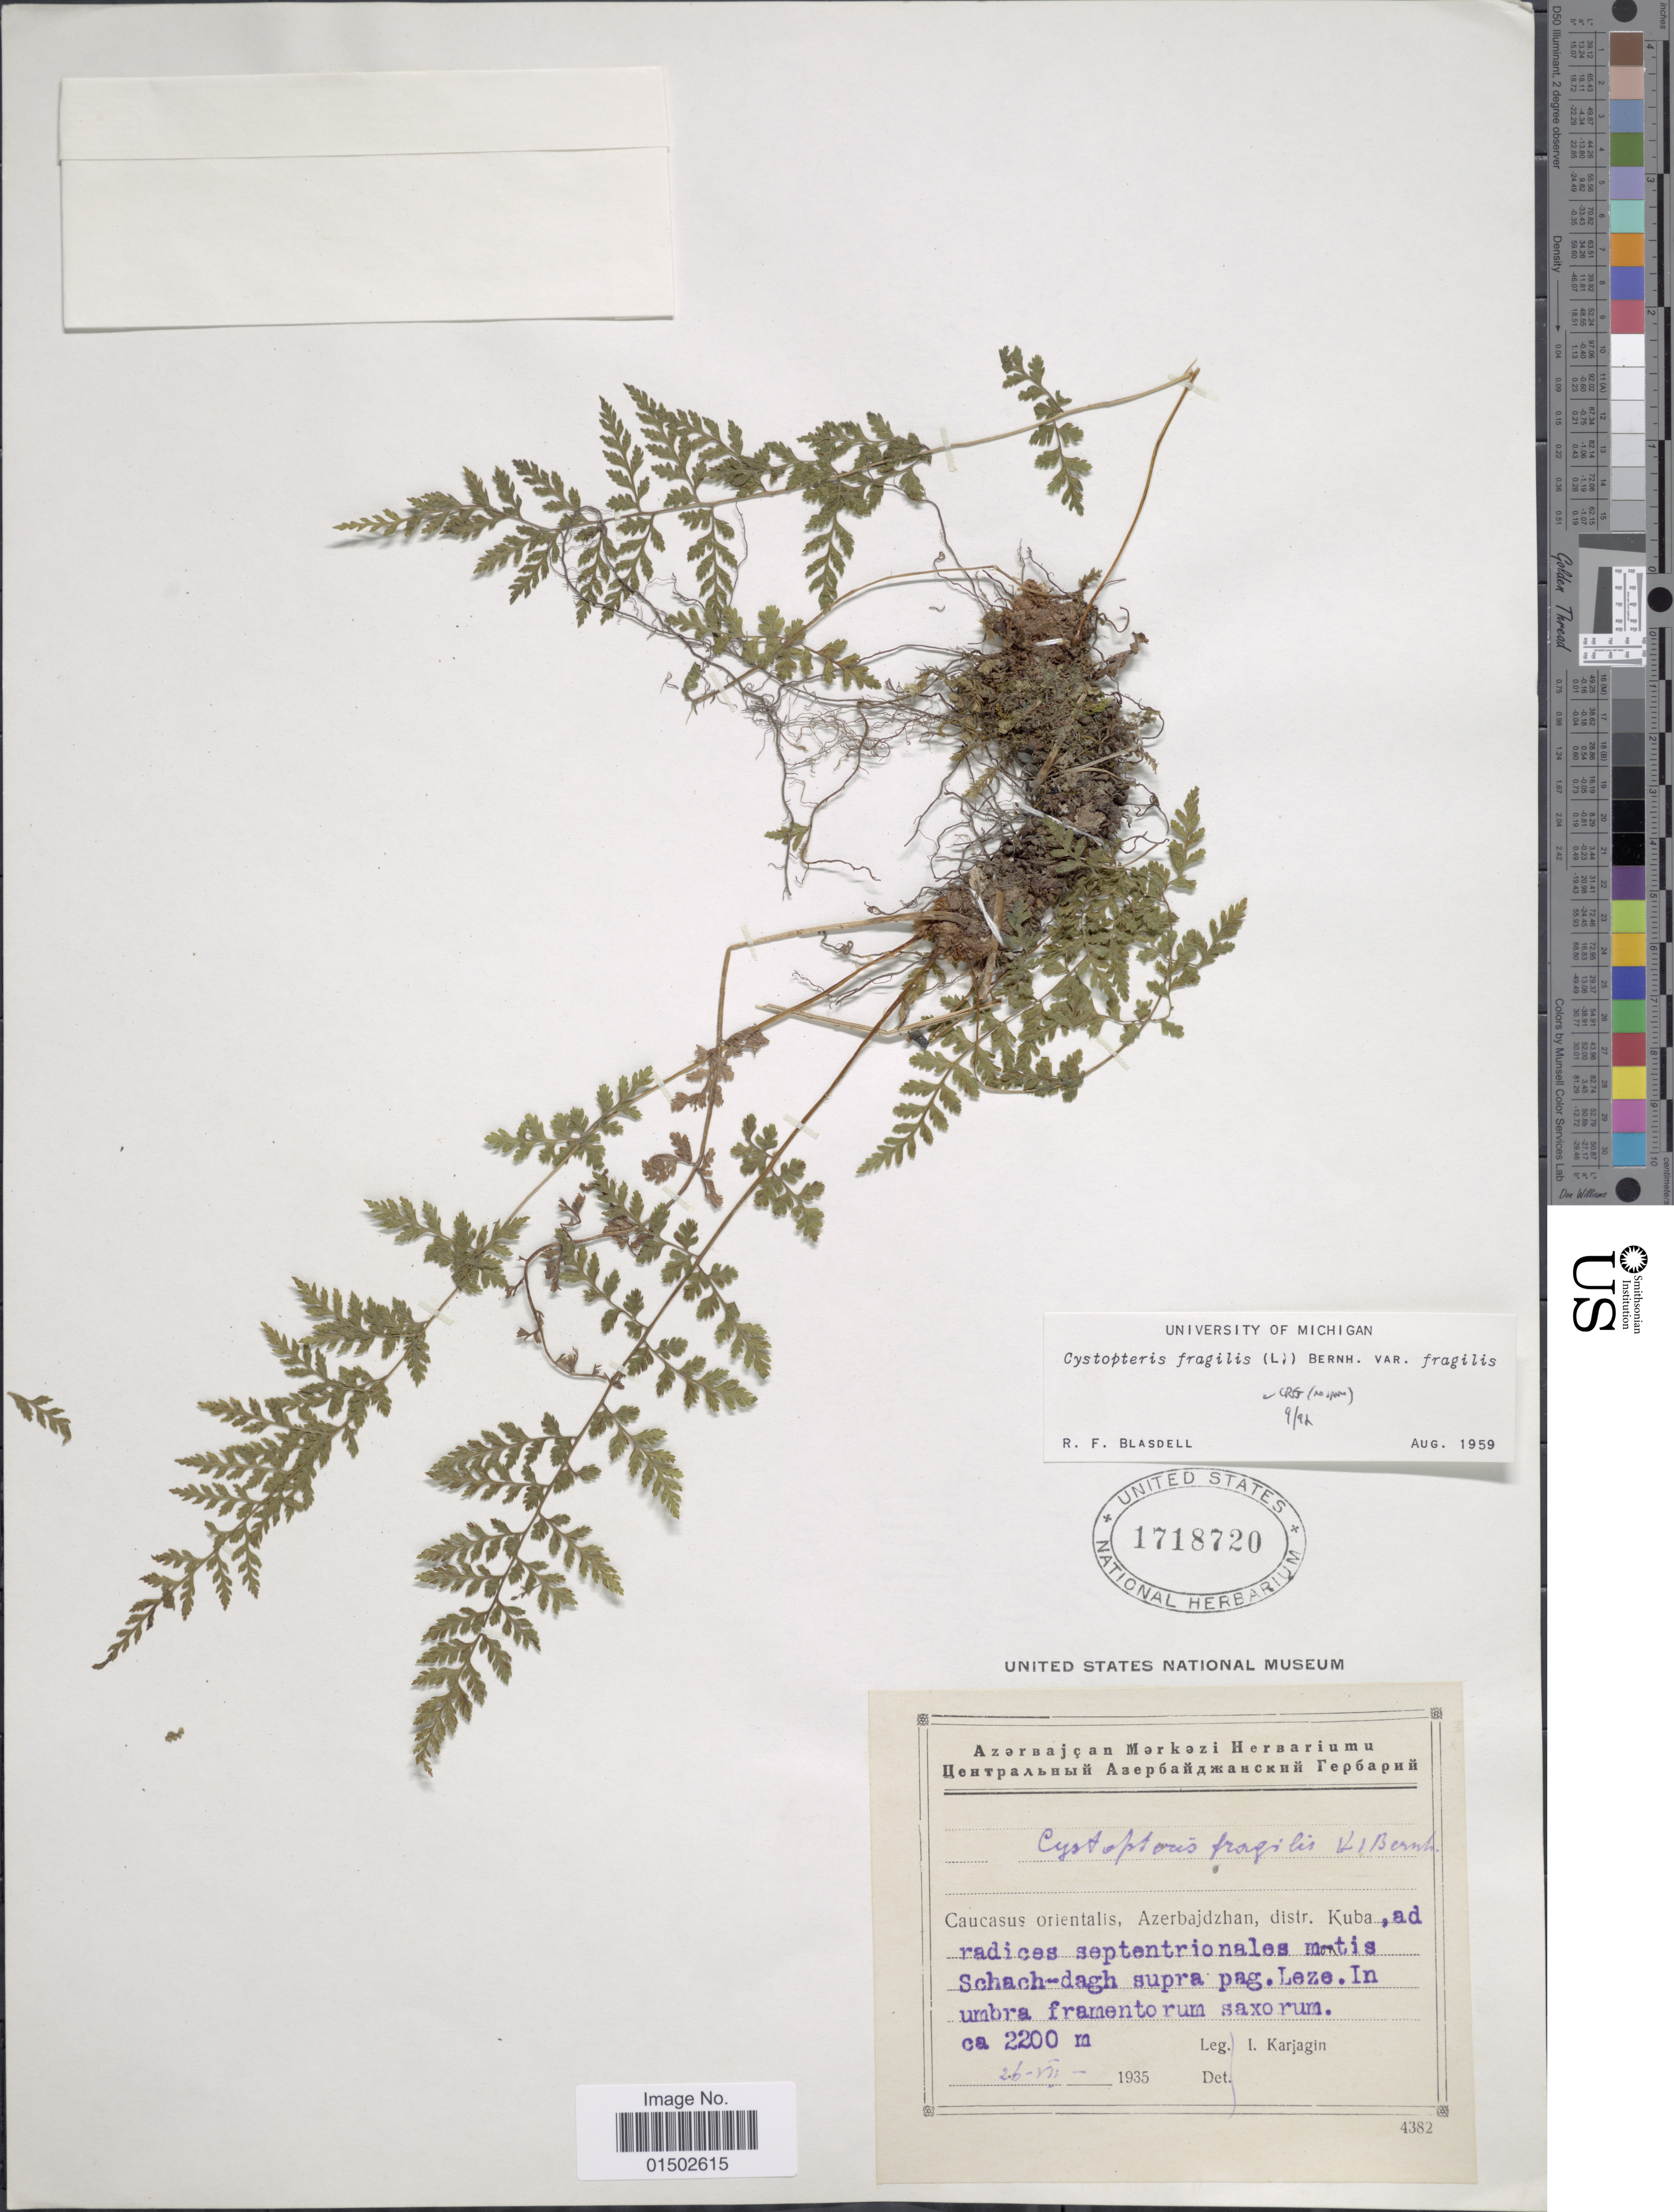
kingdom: Plantae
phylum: Tracheophyta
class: Polypodiopsida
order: Polypodiales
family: Cystopteridaceae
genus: Cystopteris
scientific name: Cystopteris fragilis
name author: (L.) Bernh.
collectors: I. Karjagin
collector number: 4382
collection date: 1935-07-26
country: Azerbaijan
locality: Caucasus orientalis, Azerbajdzhan, dsitr. Kuba, ad radices septentrionales montis Schach- dagh supra pag. Leze. In umbra framentorum saxorum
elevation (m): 2200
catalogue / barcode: US 1718720